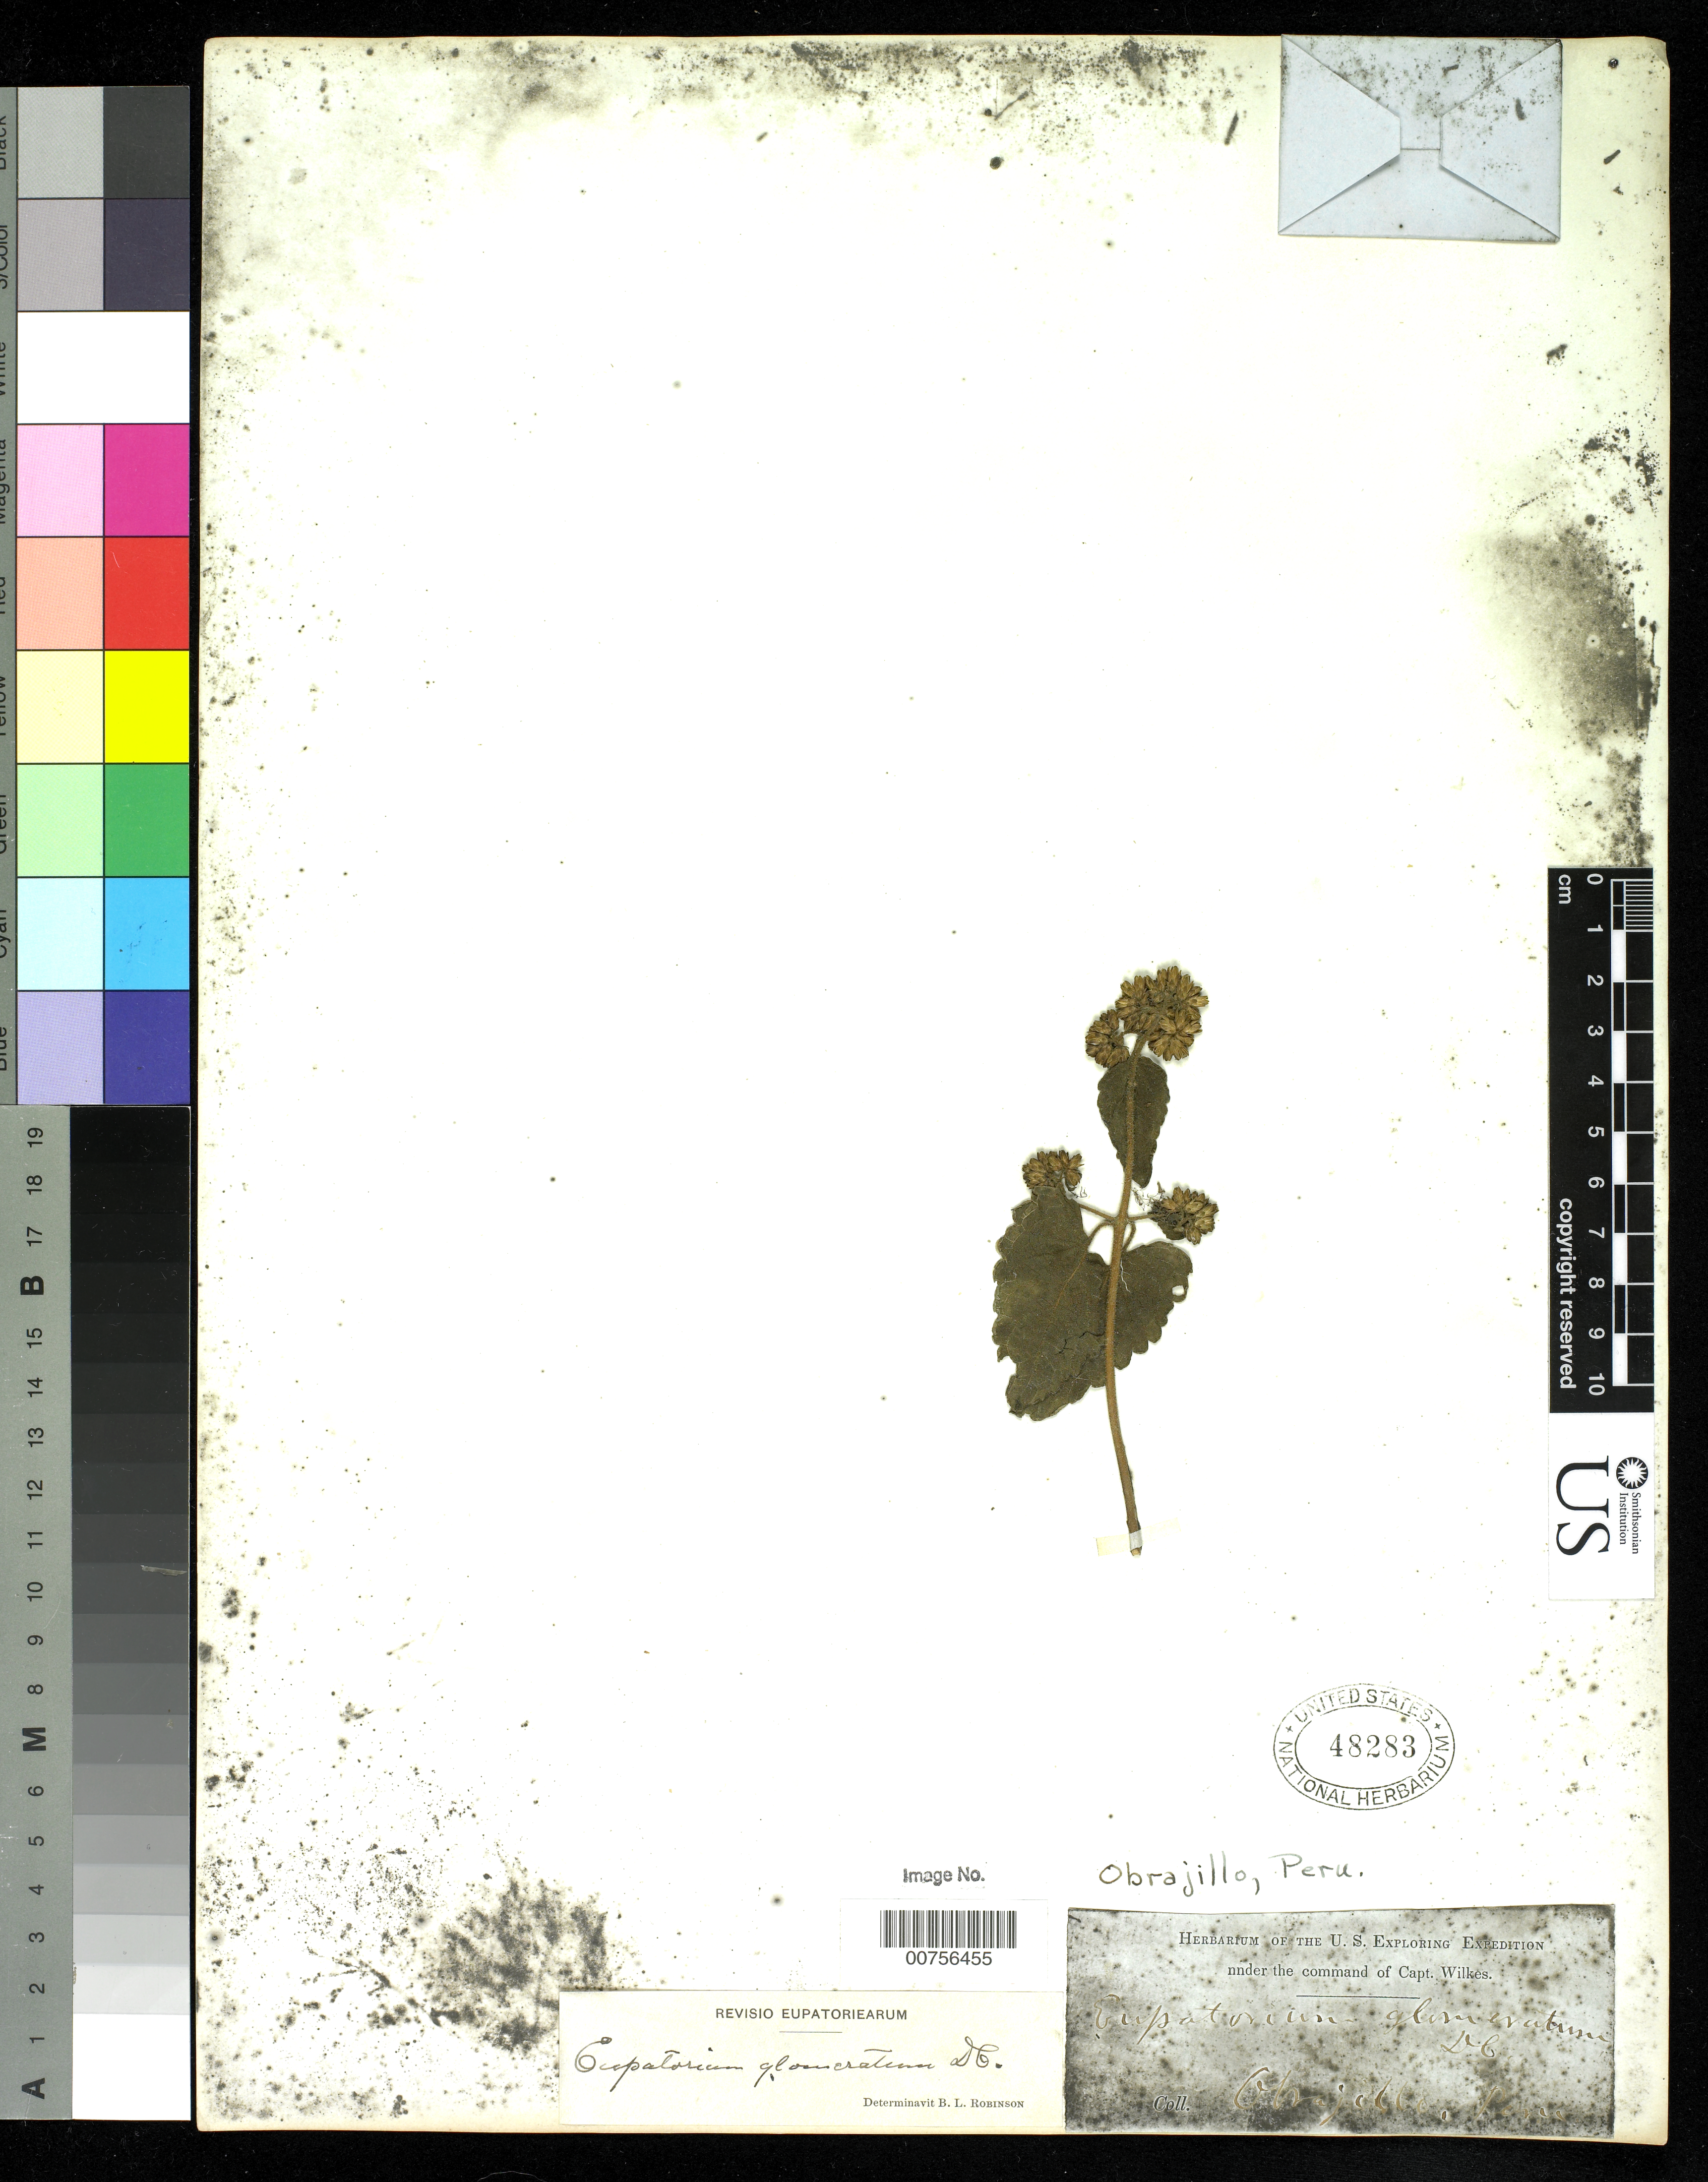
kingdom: Plantae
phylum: Tracheophyta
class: Magnoliopsida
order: Asterales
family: Asteraceae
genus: Cronquistianthus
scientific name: Cronquistianthus glomeratus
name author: (DC.) R.M. King & H. Rob.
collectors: Wilkes Explor. Exped.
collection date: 1838/1842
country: Peru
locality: Obrajillo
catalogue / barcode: US 48283